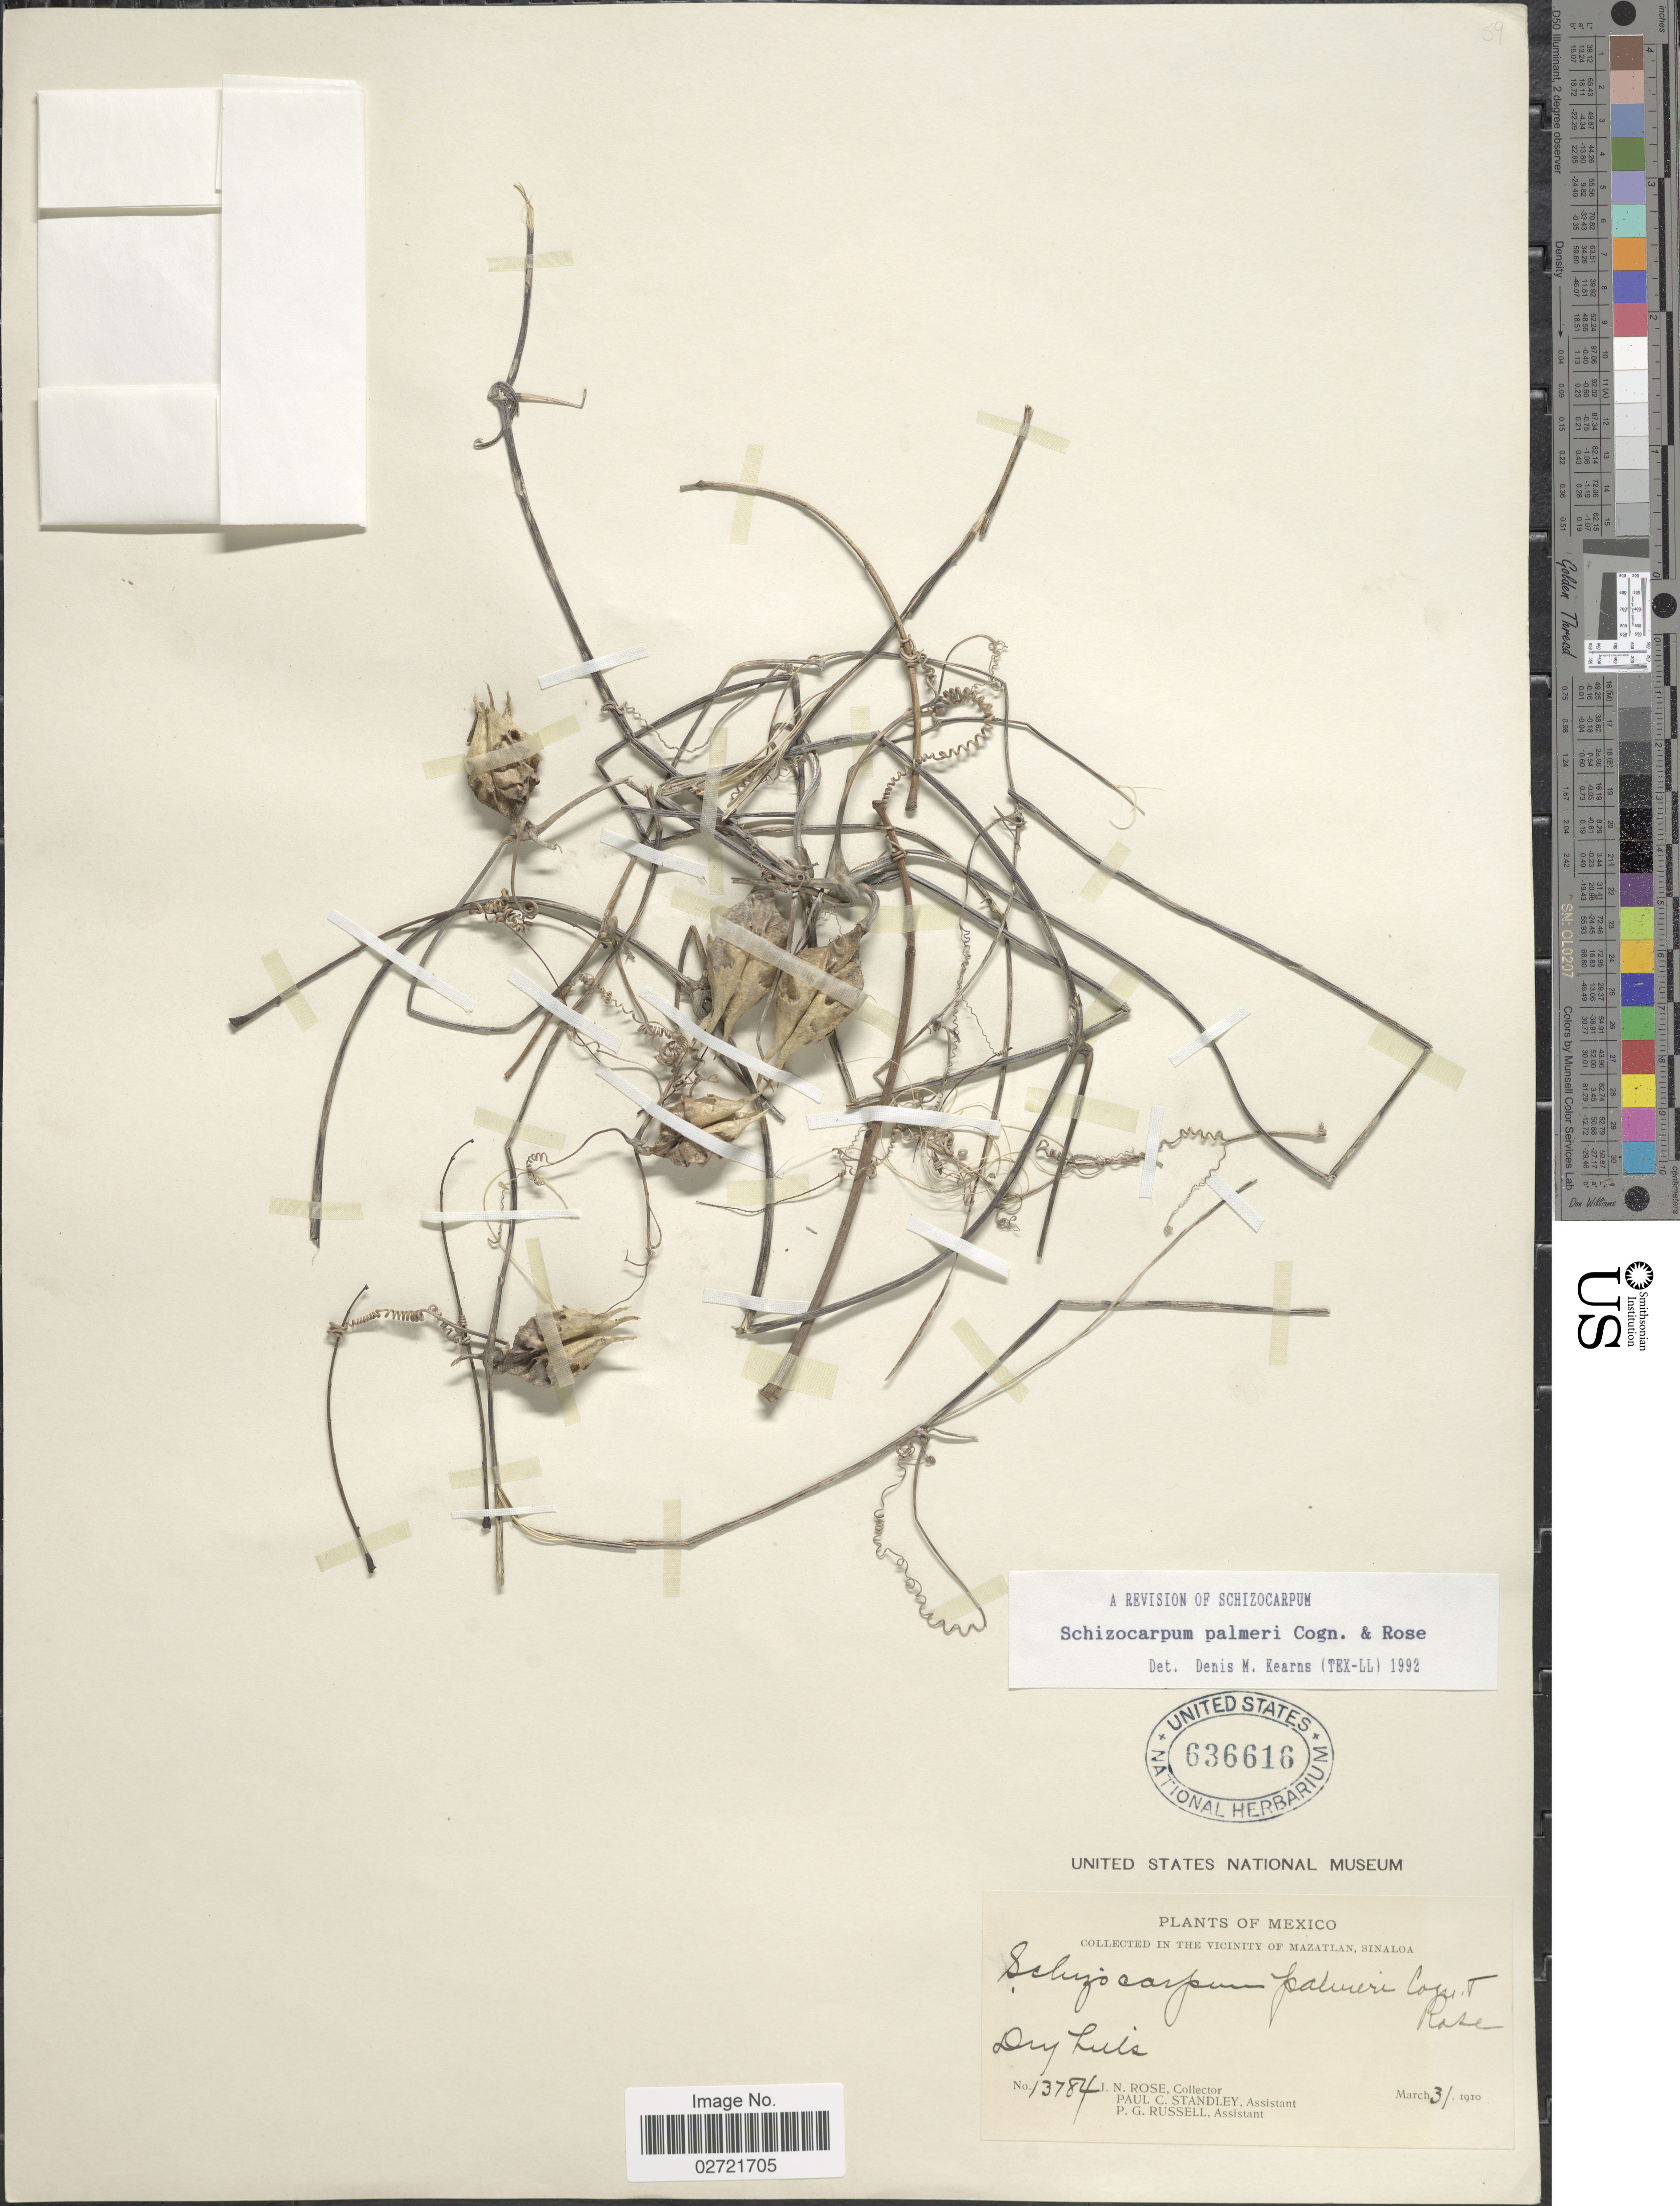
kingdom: Plantae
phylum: Tracheophyta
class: Magnoliopsida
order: Cucurbitales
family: Cucurbitaceae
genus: Schizocarpum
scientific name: Schizocarpum palmeri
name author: Cogn. & Rose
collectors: J. N. Rose, P. C. Standley & P. G. Russell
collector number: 13784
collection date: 1910-03-31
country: Mexico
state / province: Sinaloa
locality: In the Vicinity of Mazatlan, Dry hills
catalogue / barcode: US 636616